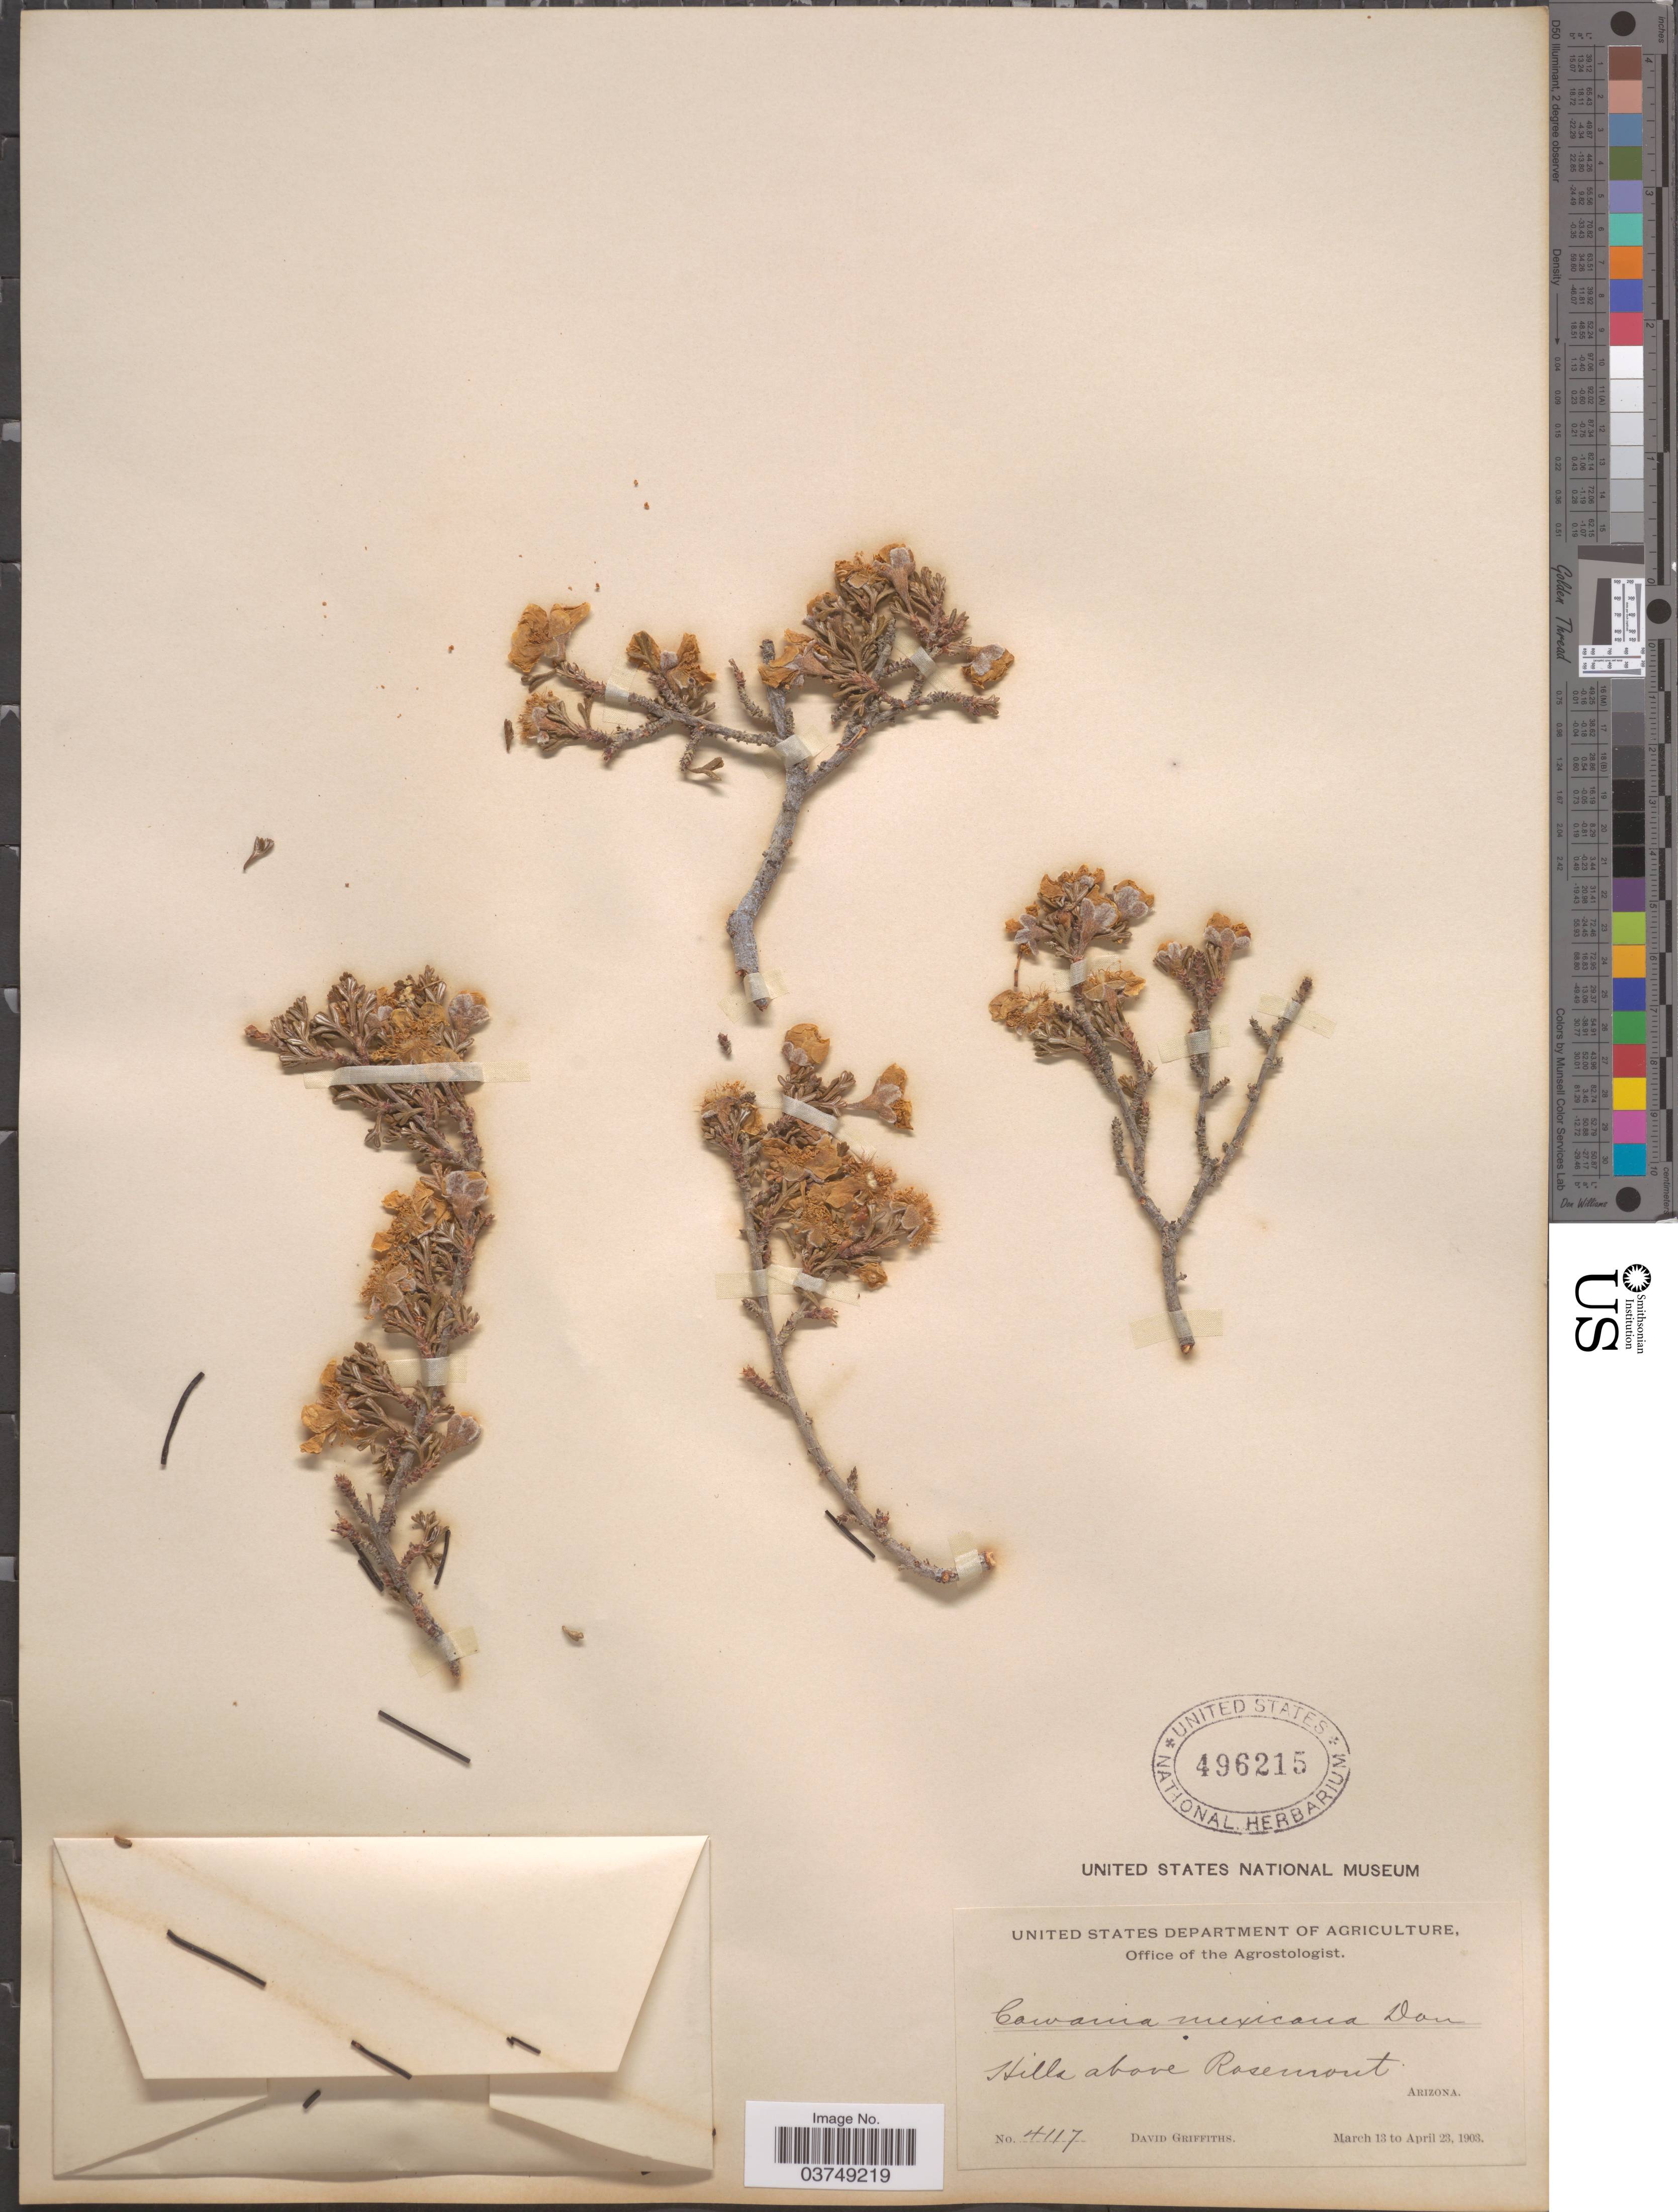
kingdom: Plantae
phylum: Tracheophyta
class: Magnoliopsida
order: Rosales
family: Rosaceae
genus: Purshia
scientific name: Purshia stansburyana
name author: (Torr.) Henrickson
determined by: Strong, Mark T., (BOT), Smithsonian Institution - National Museum of Natural History (UNITED STATES)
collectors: D. Griffiths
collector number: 4117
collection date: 1903-03-13/1903-04-23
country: United States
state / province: Arizona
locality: Hills above Rosemont.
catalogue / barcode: US 496215